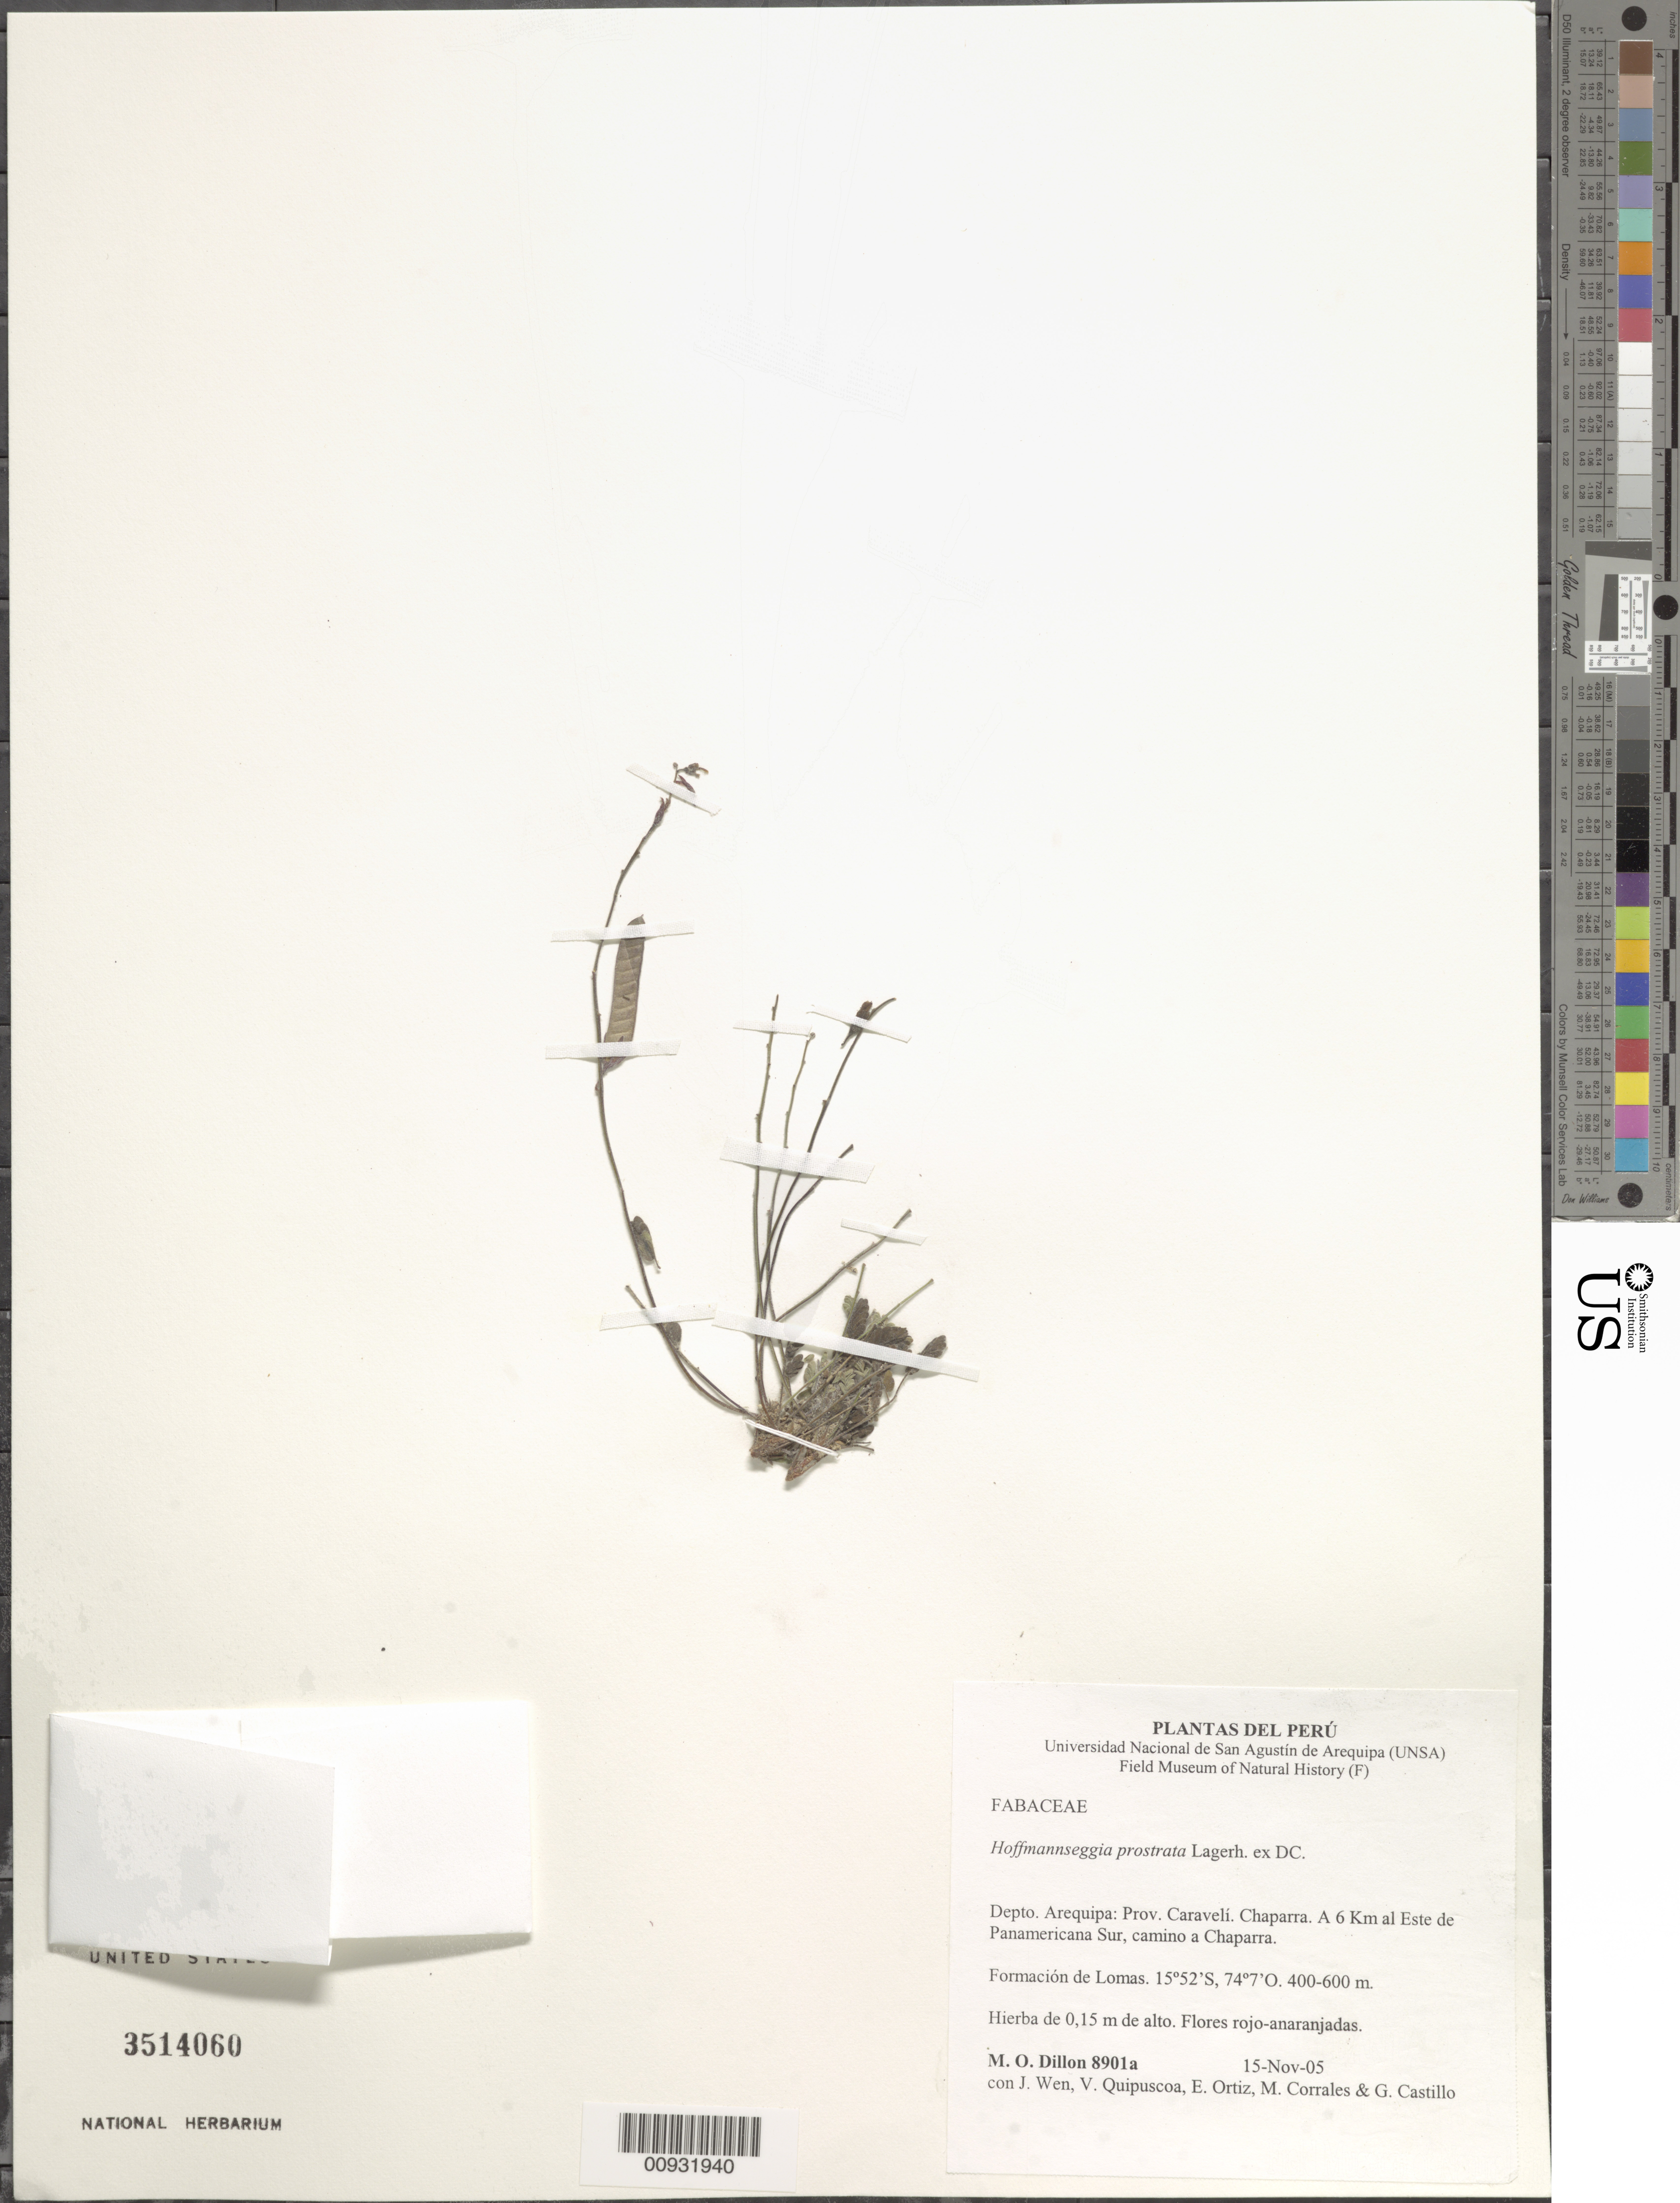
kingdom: Plantae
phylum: Tracheophyta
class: Magnoliopsida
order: Fabales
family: Fabaceae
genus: Hoffmannseggia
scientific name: Hoffmannseggia prostrata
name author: Lag. ex DC.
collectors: M. O. Dillon, J. Wen, V. Quipuscoa, E. Ortiz, M. Corrales & G. Castillo C.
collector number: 8901a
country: Peru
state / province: Arequipa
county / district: Caravelí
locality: Chaparra, Este de Panamericana Sur, Camino a Chaparra.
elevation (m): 400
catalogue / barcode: US 3514060